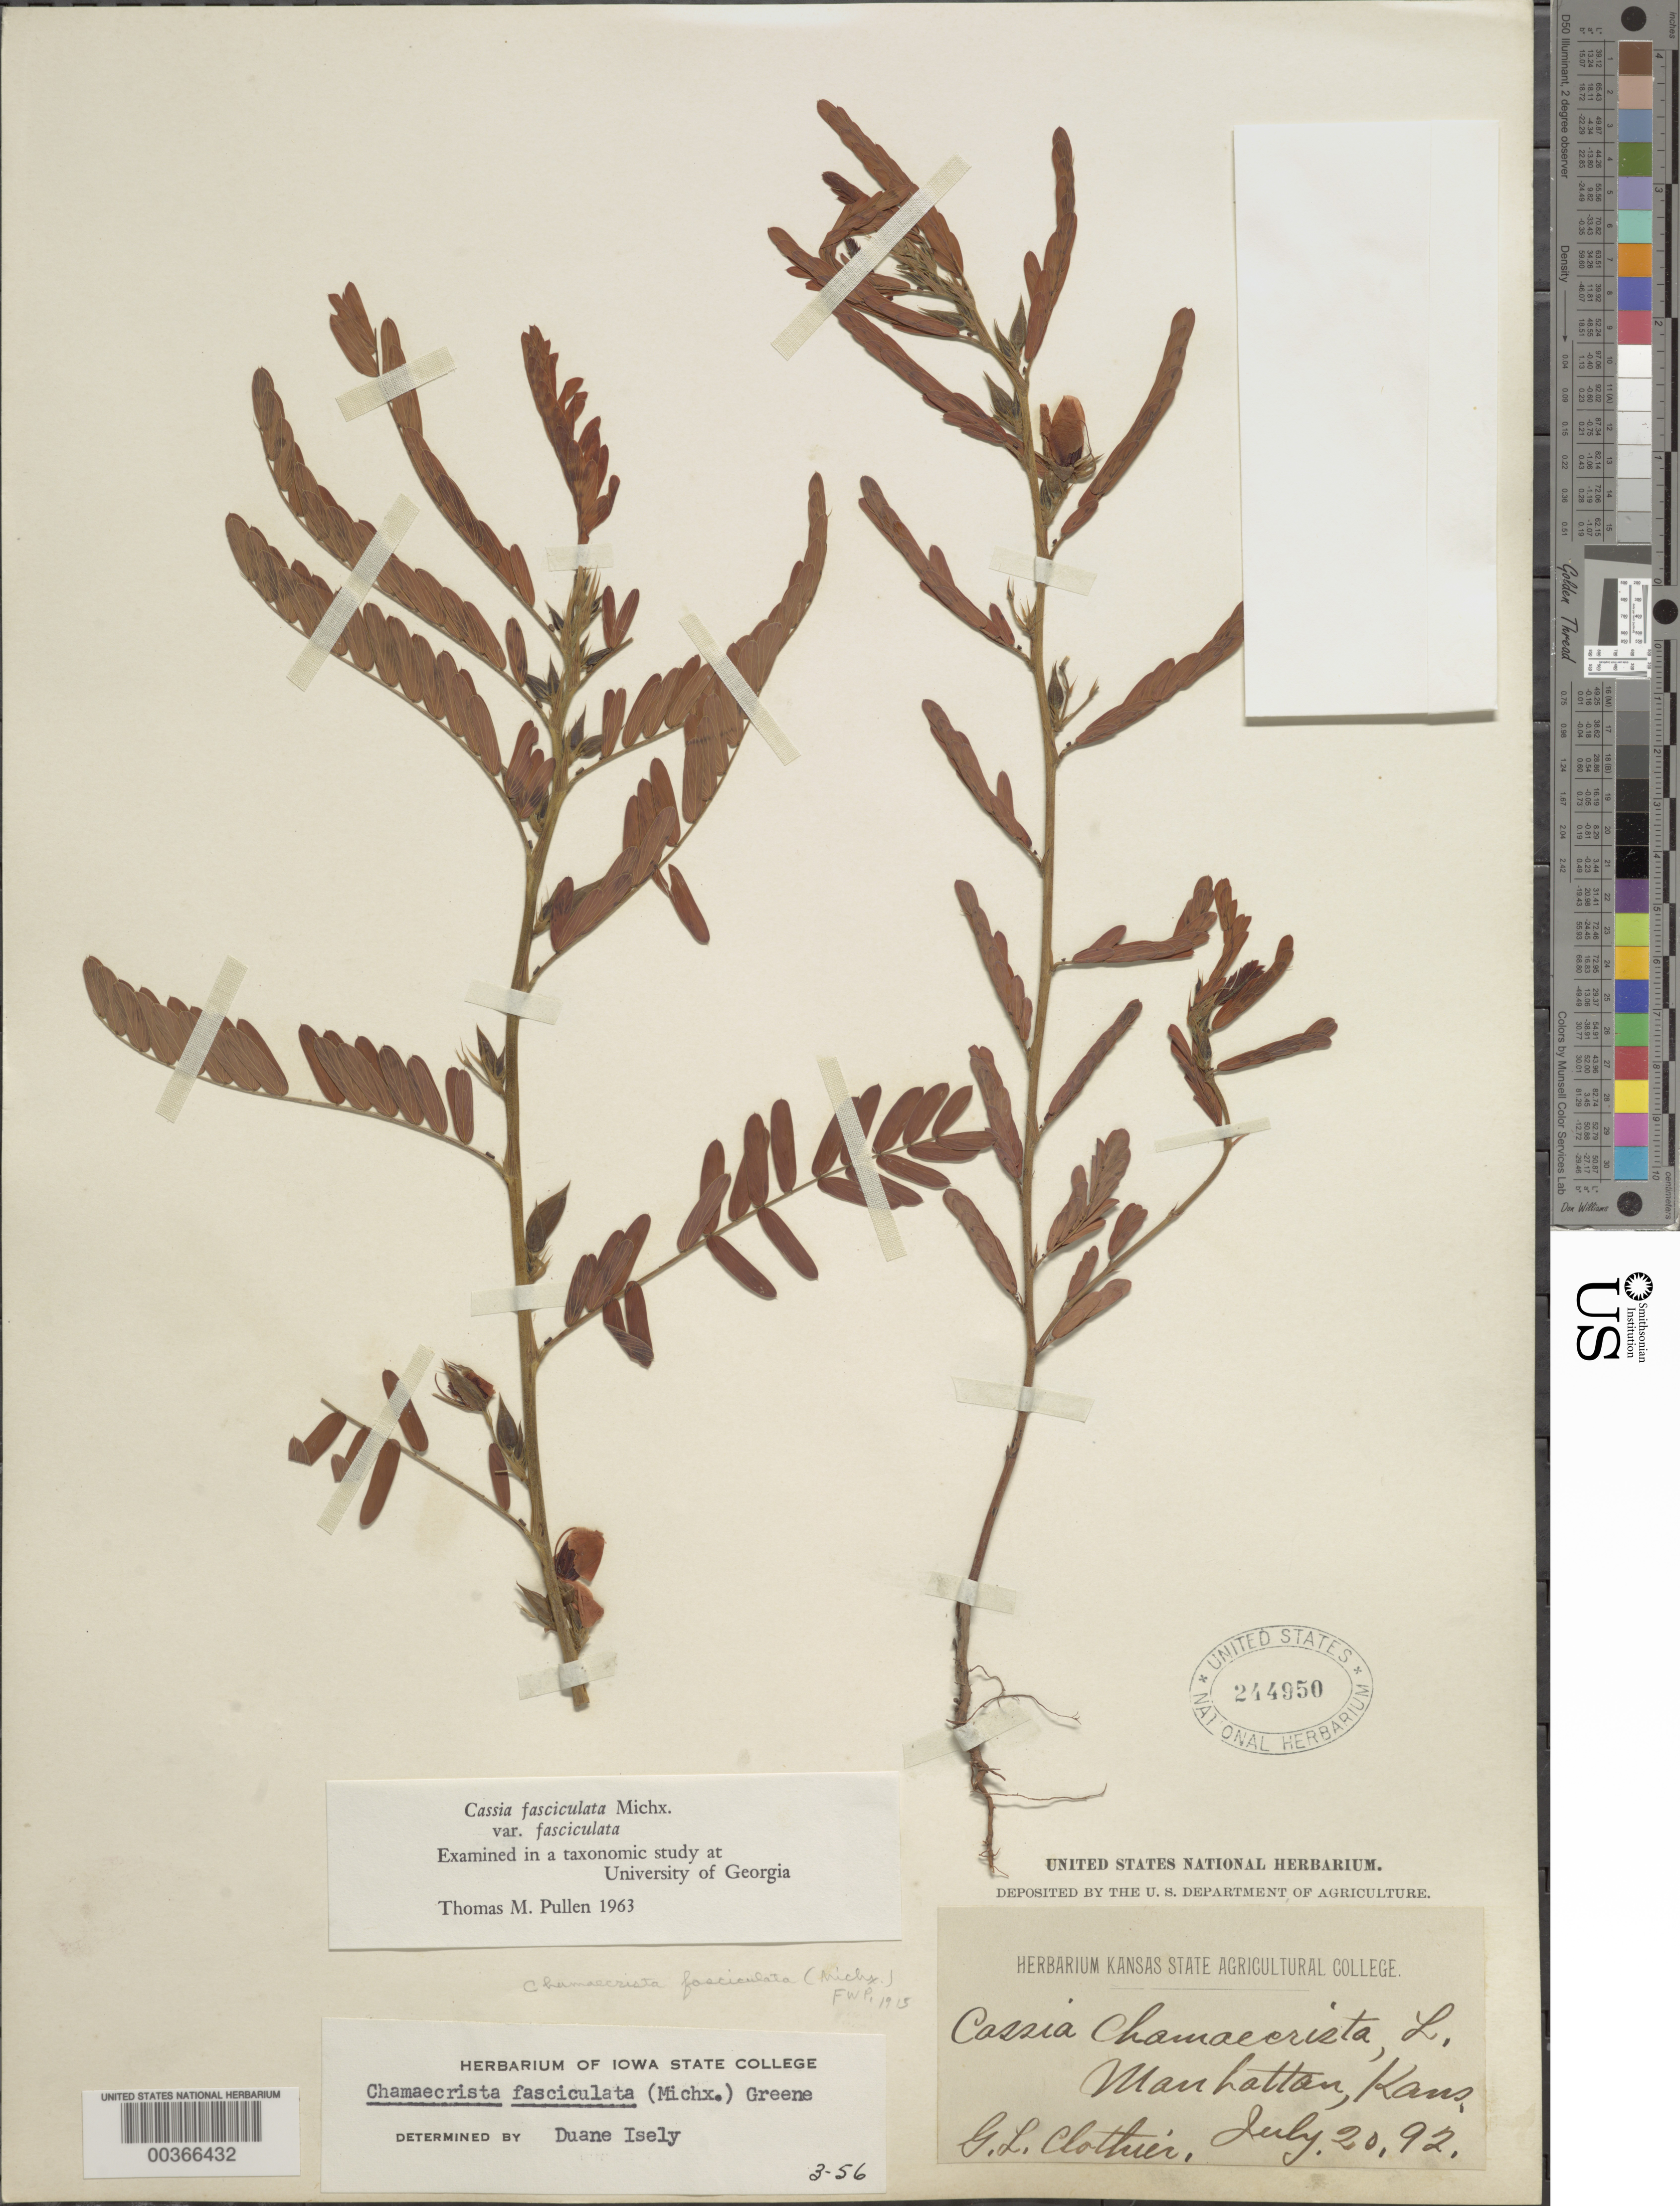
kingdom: Plantae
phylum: Tracheophyta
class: Magnoliopsida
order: Fabales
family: Fabaceae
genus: Chamaecrista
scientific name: Chamaecrista fasciculata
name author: (Michx.) Greene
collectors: G. Clothier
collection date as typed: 20 Jul 1892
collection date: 1892-07-20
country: United States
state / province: Kansas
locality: Manhattan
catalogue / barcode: US 244950